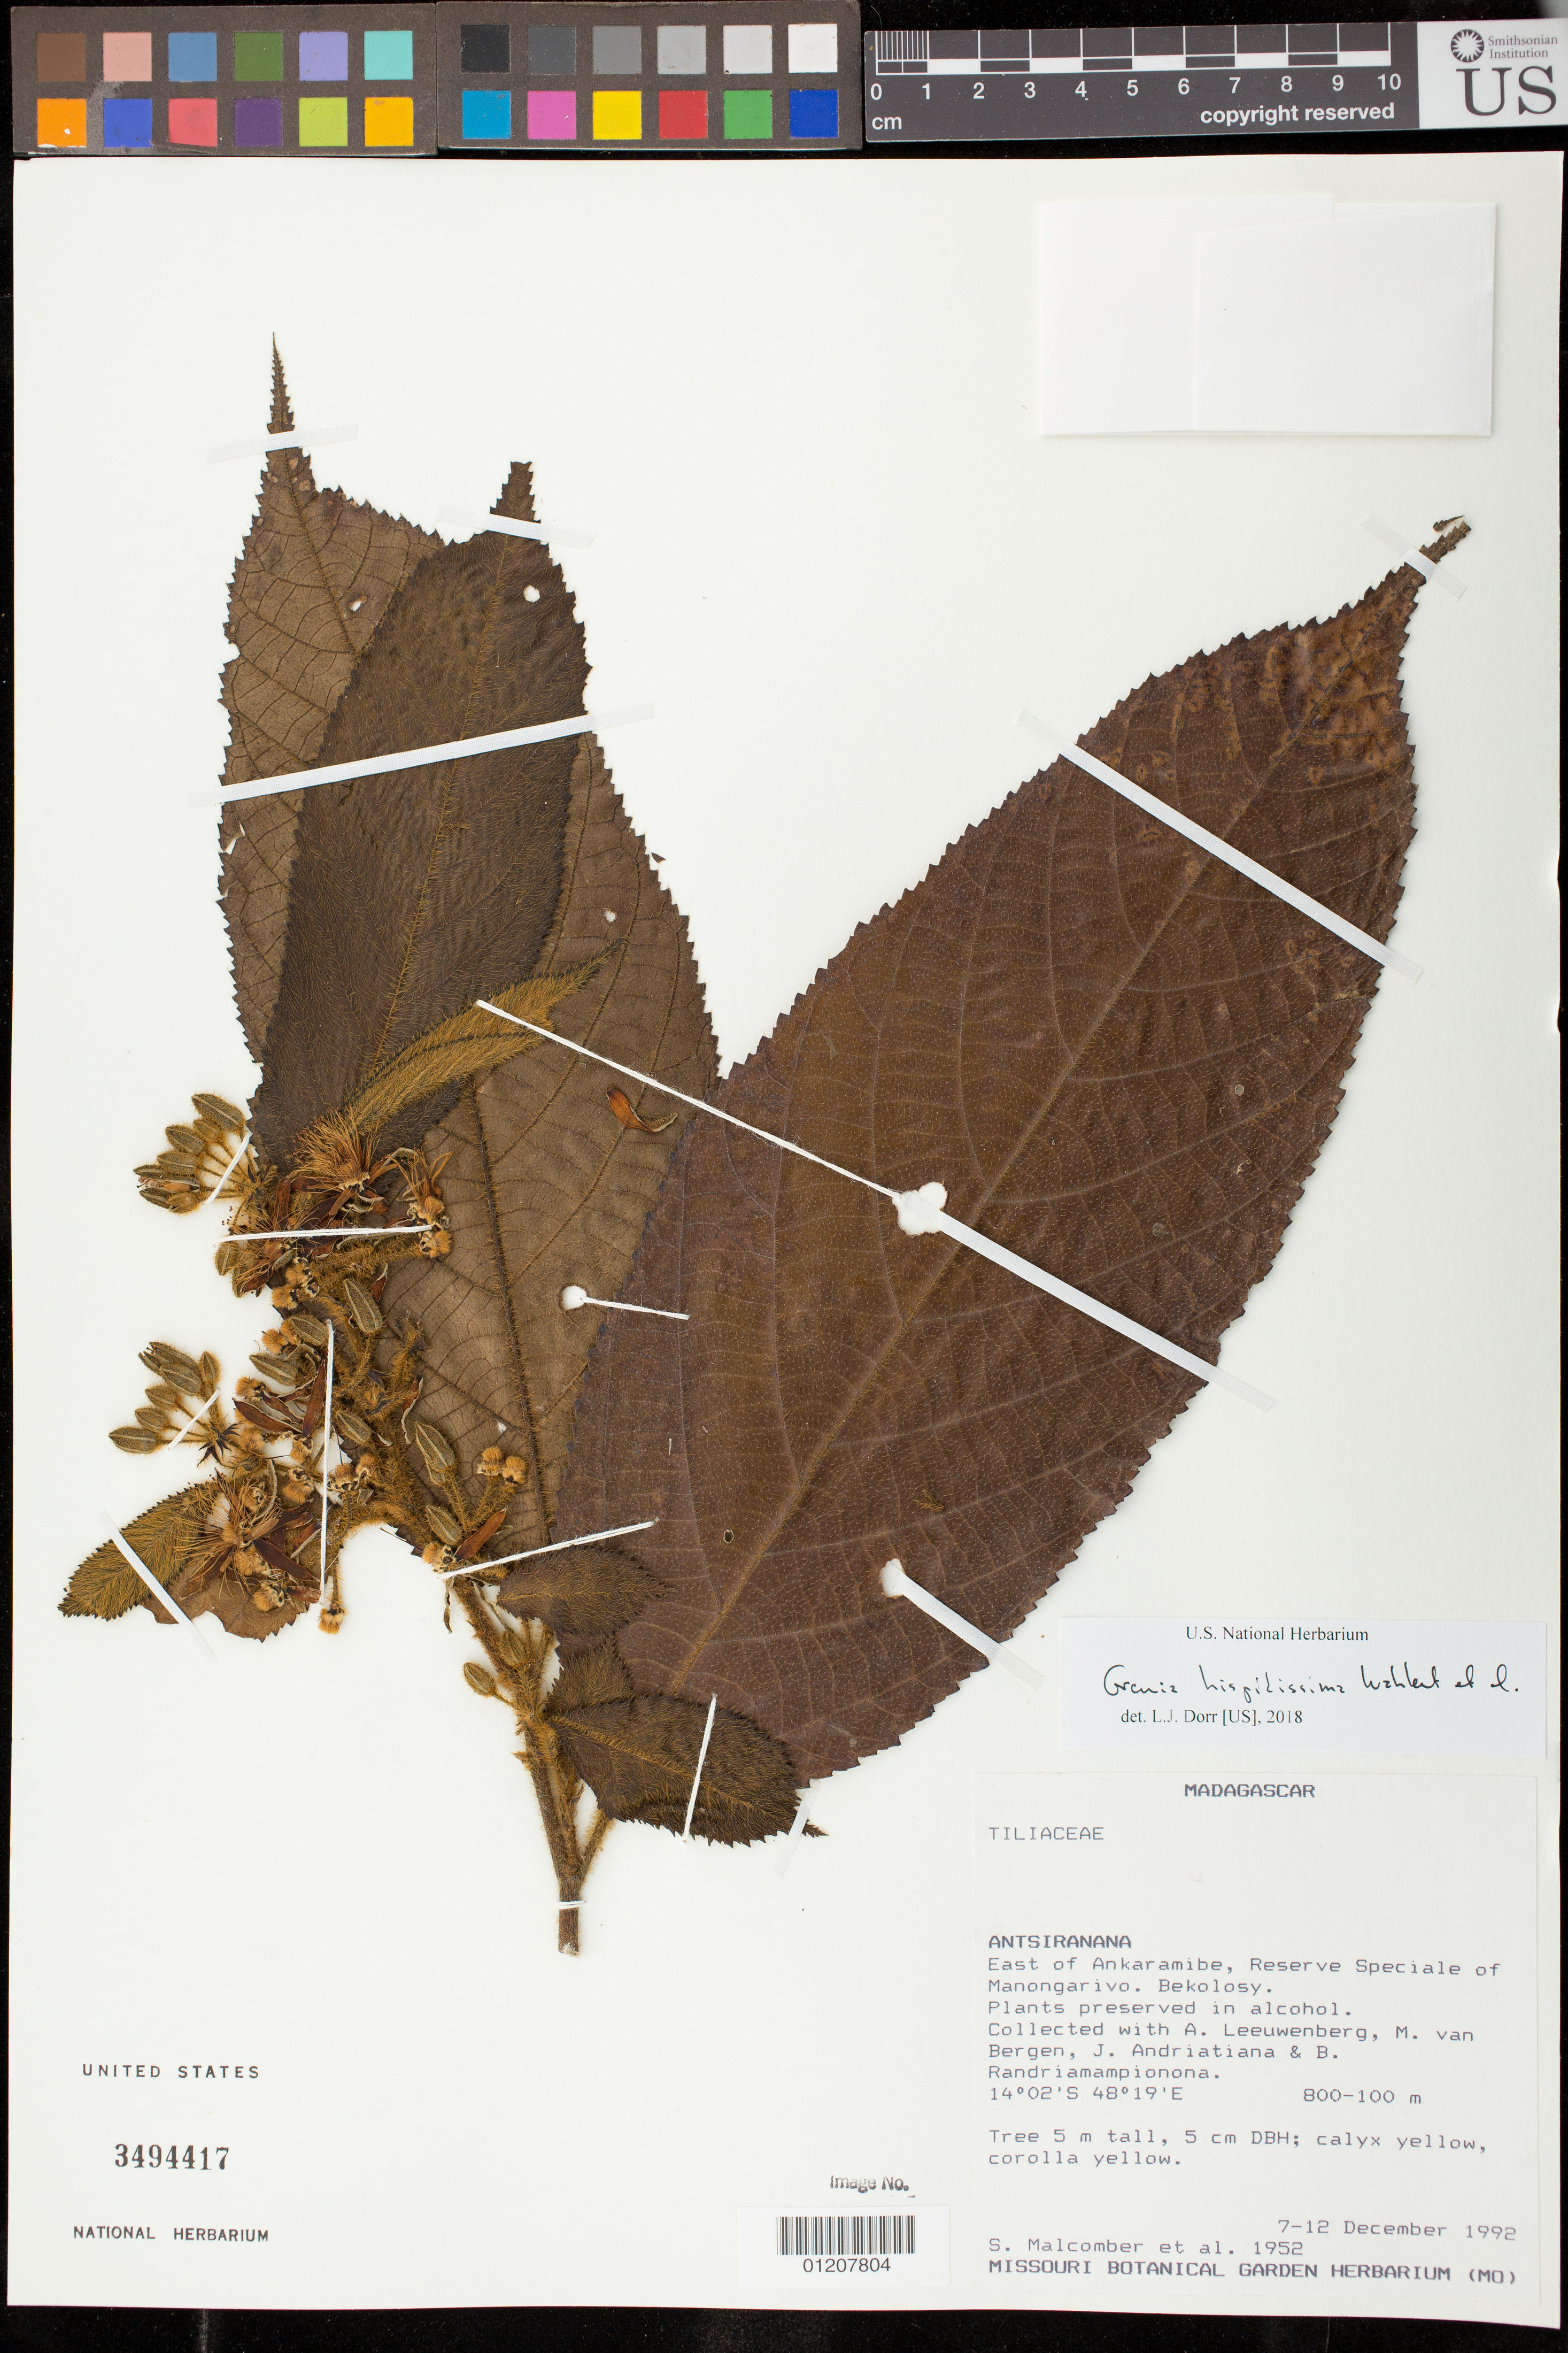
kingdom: Plantae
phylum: Tracheophyta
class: Magnoliopsida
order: Malvales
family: Malvaceae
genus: Grewia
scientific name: Grewia hispidissima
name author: Wahlert et al.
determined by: Dorr, L. J., (BOT), Smithsonian Institution - National Museum of Natural History (UNITED STATES)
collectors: S. T. Malcomber, A. J. M. Leeuwenberg, M. van Bergen & J. Andriatiana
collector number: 1952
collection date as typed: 07 Dec 1992 to 12 Dec 1992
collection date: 1992-12-07/1992-12-12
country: Madagascar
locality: Antsiranana. East of Ankaramibe, Reserve Speciale of Manongarivo. Bekolosy.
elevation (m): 100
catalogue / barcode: US 3494417